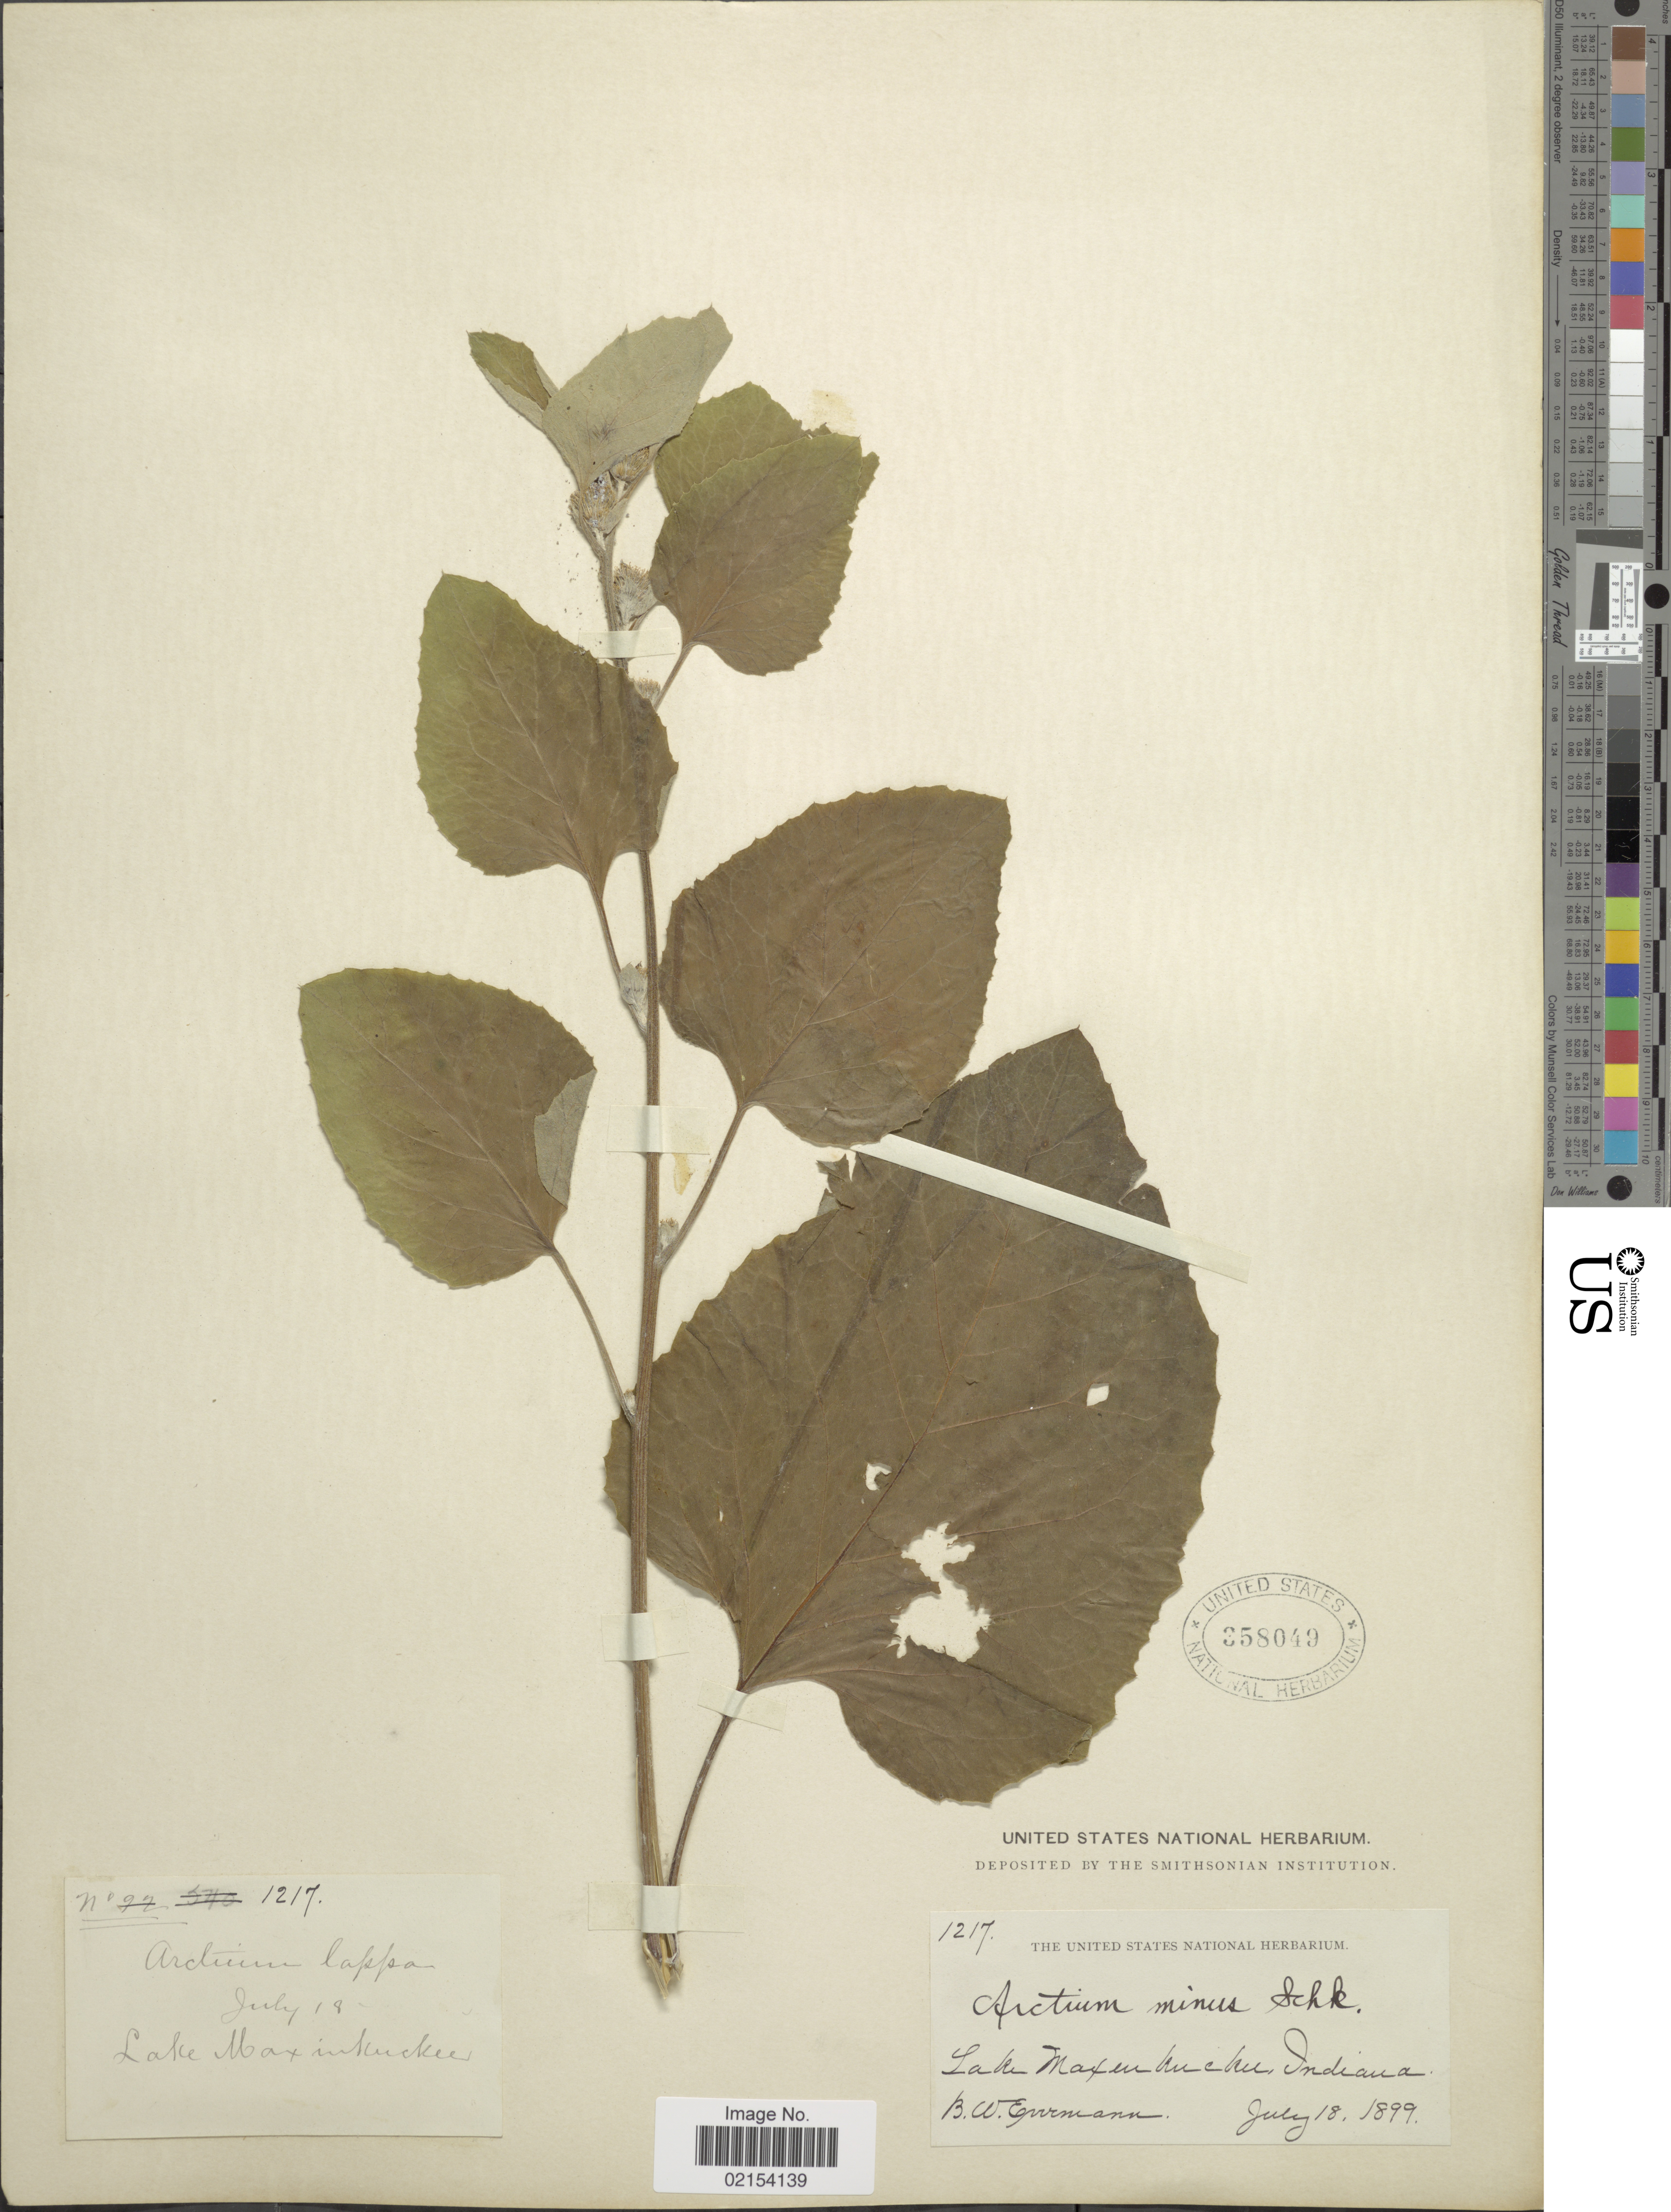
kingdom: Plantae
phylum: Tracheophyta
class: Magnoliopsida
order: Asterales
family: Asteraceae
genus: Arctium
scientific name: Arctium minus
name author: (Hill) Bernh.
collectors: B. W. Evermann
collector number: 1217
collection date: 1899-07-18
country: United States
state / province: Indiana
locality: Lake Maxinkuckee, Indiana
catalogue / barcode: US 358049